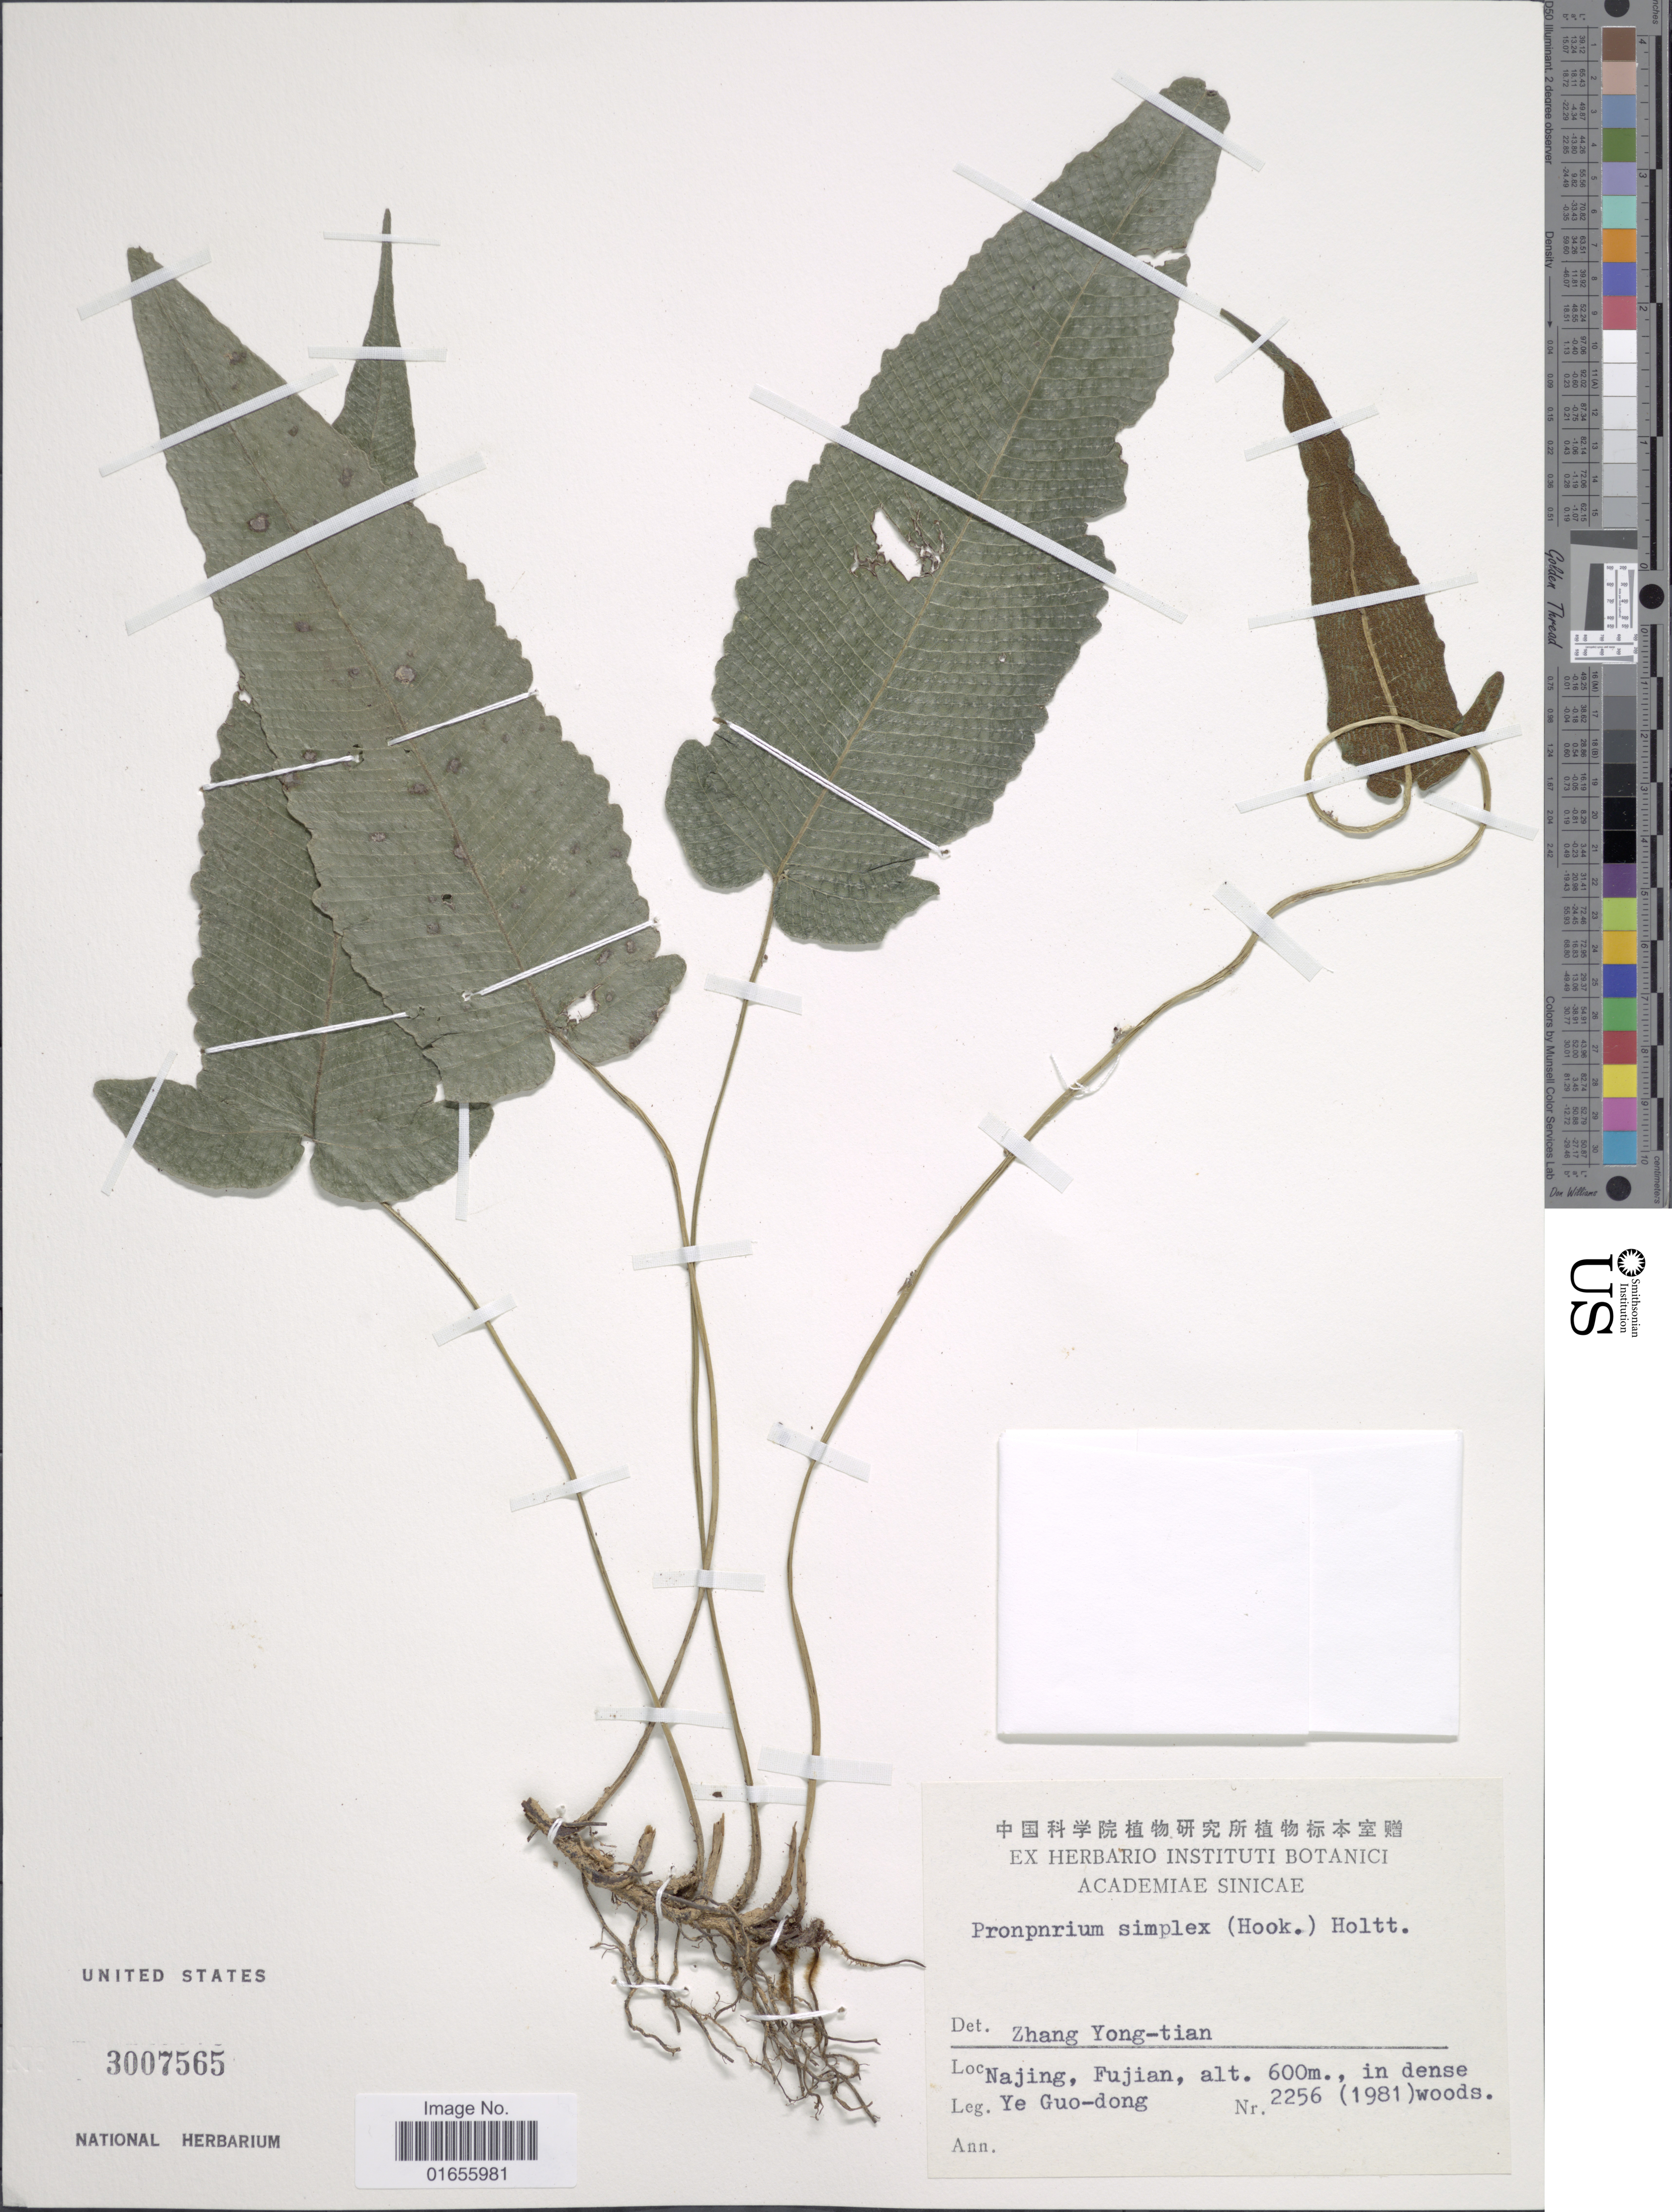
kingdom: Plantae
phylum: Tracheophyta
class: Polypodiopsida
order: Polypodiales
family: Thelypteridaceae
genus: Pronephrium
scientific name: Pronephrium triphyllum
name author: (Sw.) Holttum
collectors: Ye Guo-Dong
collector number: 2256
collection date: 1981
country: China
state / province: Fujian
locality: Najing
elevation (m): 600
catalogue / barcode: US 3007565